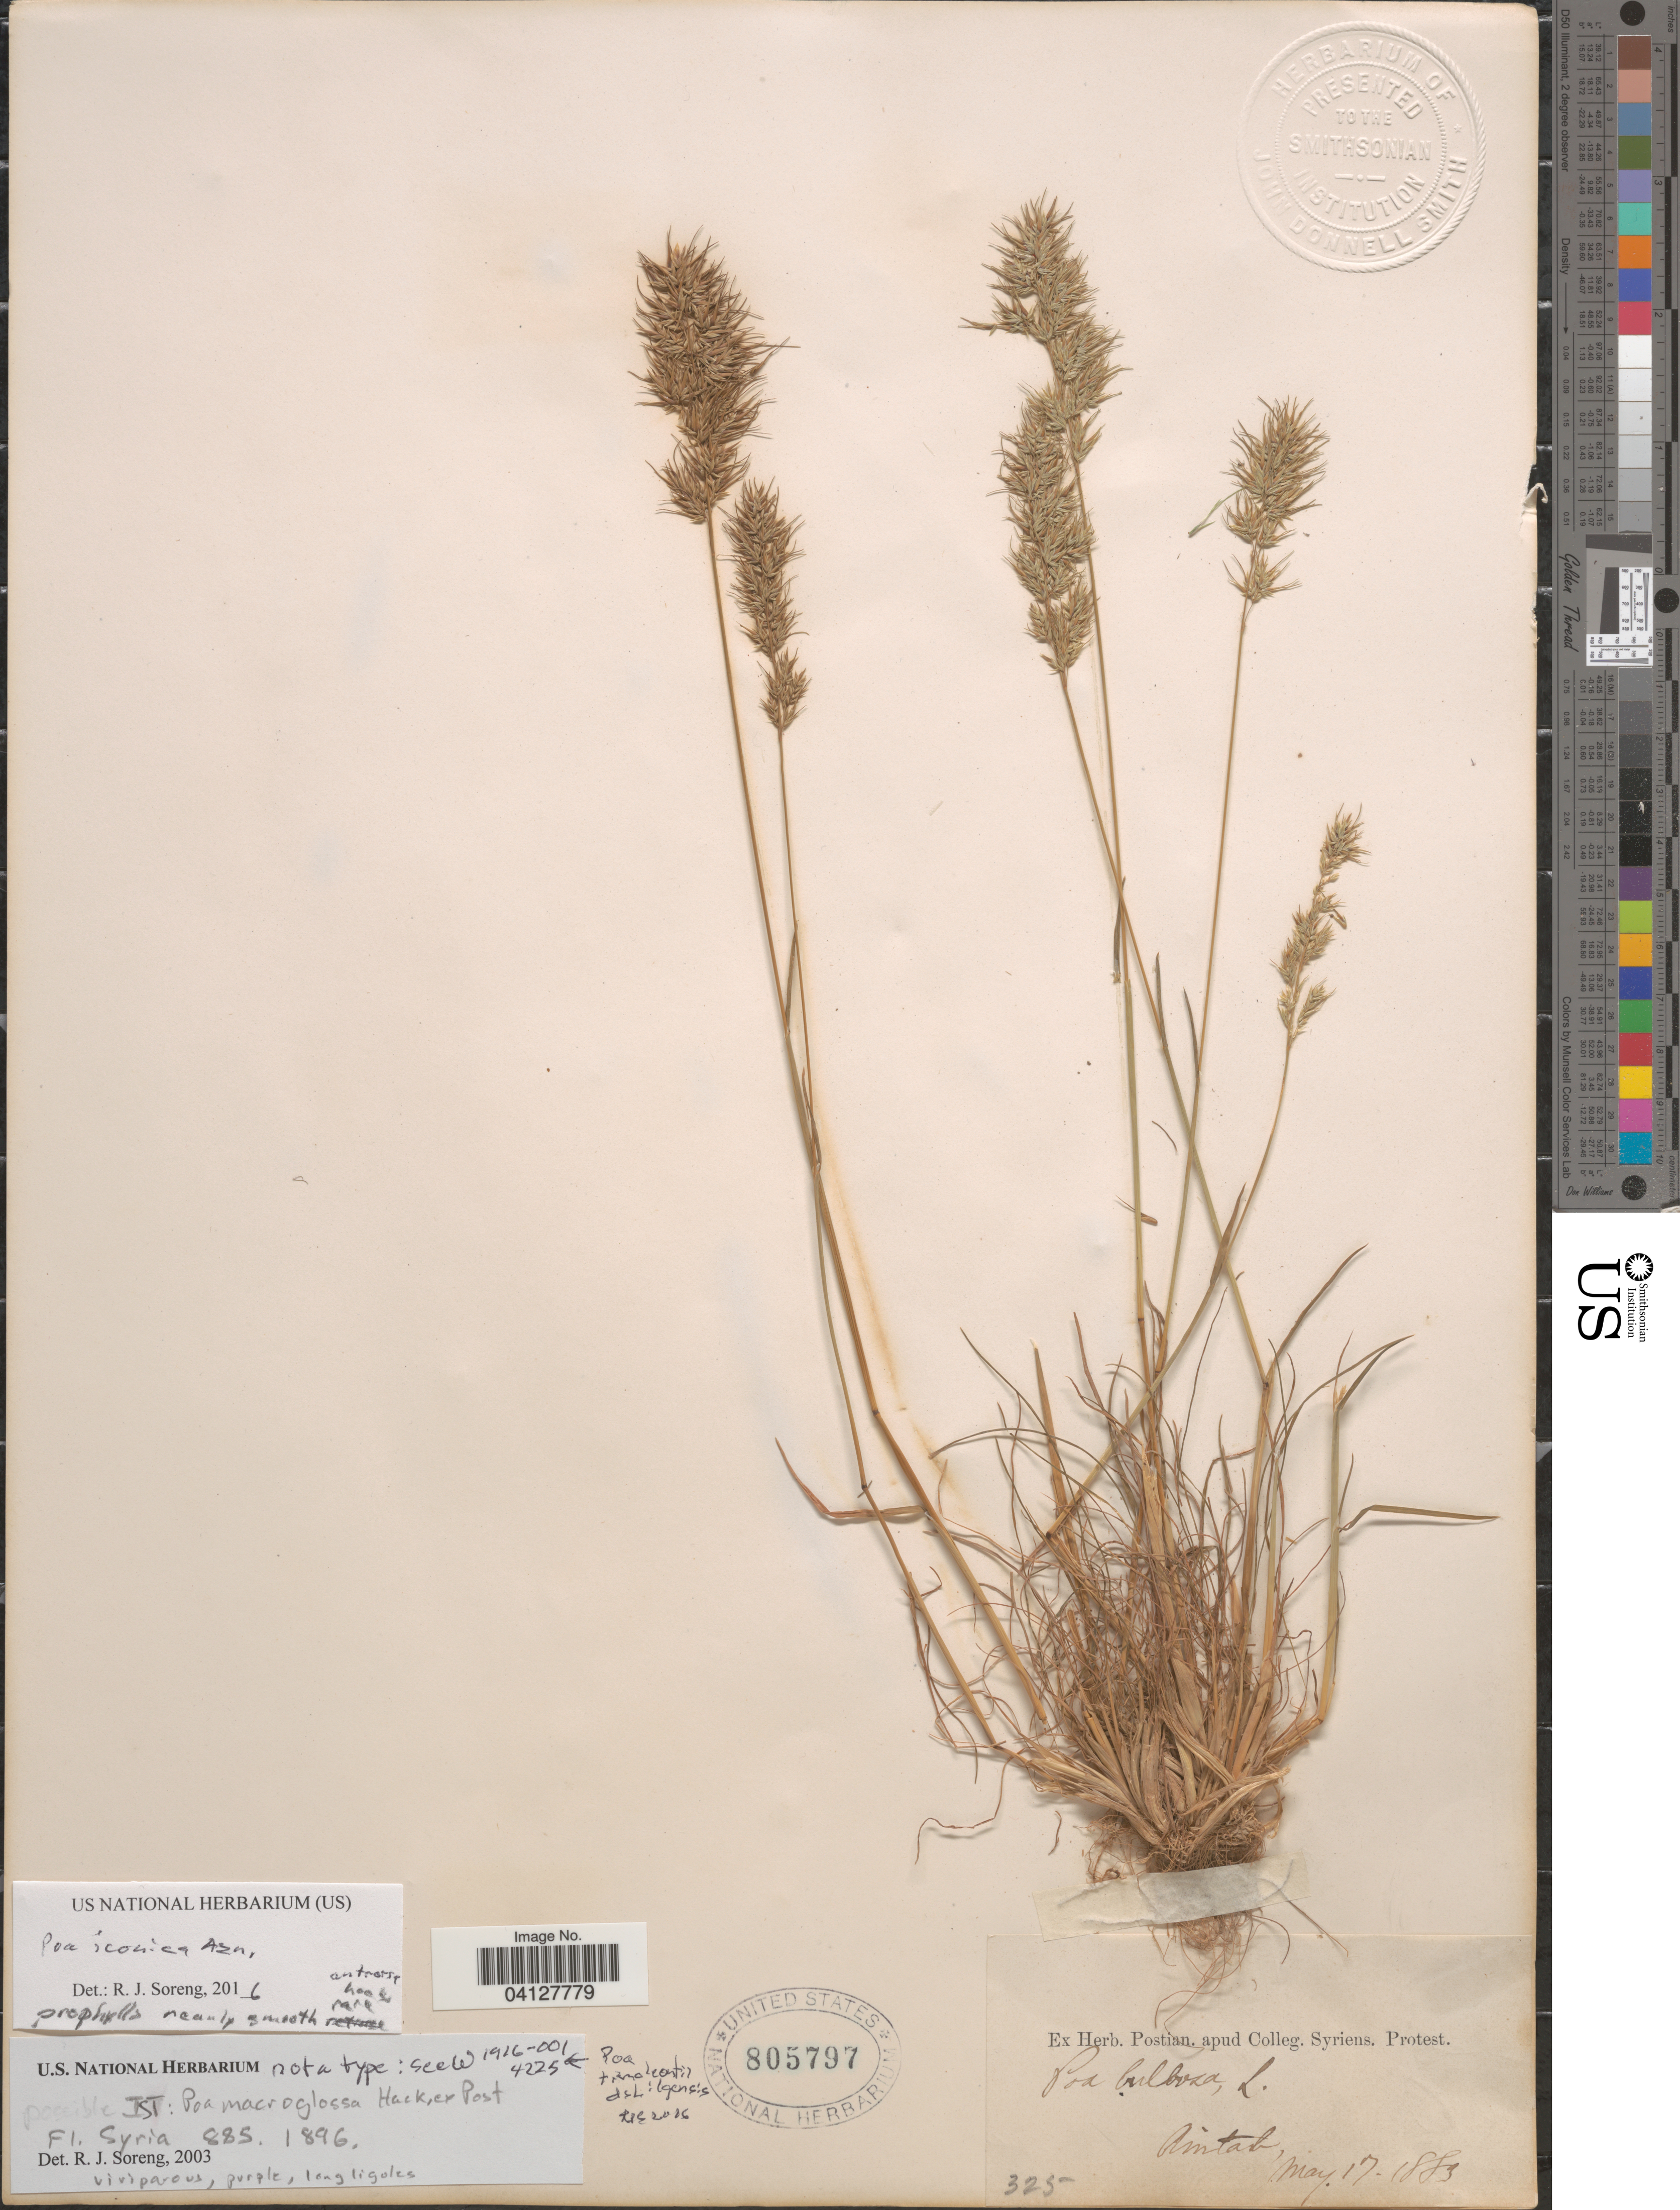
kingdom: Plantae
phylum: Tracheophyta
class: Liliopsida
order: Poales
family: Poaceae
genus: Poa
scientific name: Poa iconia var. iconia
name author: Azn.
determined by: Soreng, Robert J., Research Associate (BOT), Smithsonian Institution - National Museum of Natural History (UNITED STATES)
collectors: F. P. Shepard & ex herb. Postian. apud Colleg. Syriens. Protest. USE "Fannie P. A. Shepard" (10308853) AS PRIMARY COLLECTOR INSTEAD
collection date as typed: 1883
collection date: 1883-05-17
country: Turkey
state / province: Gaziantep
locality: Syria, Aintab.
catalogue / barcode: US 805797